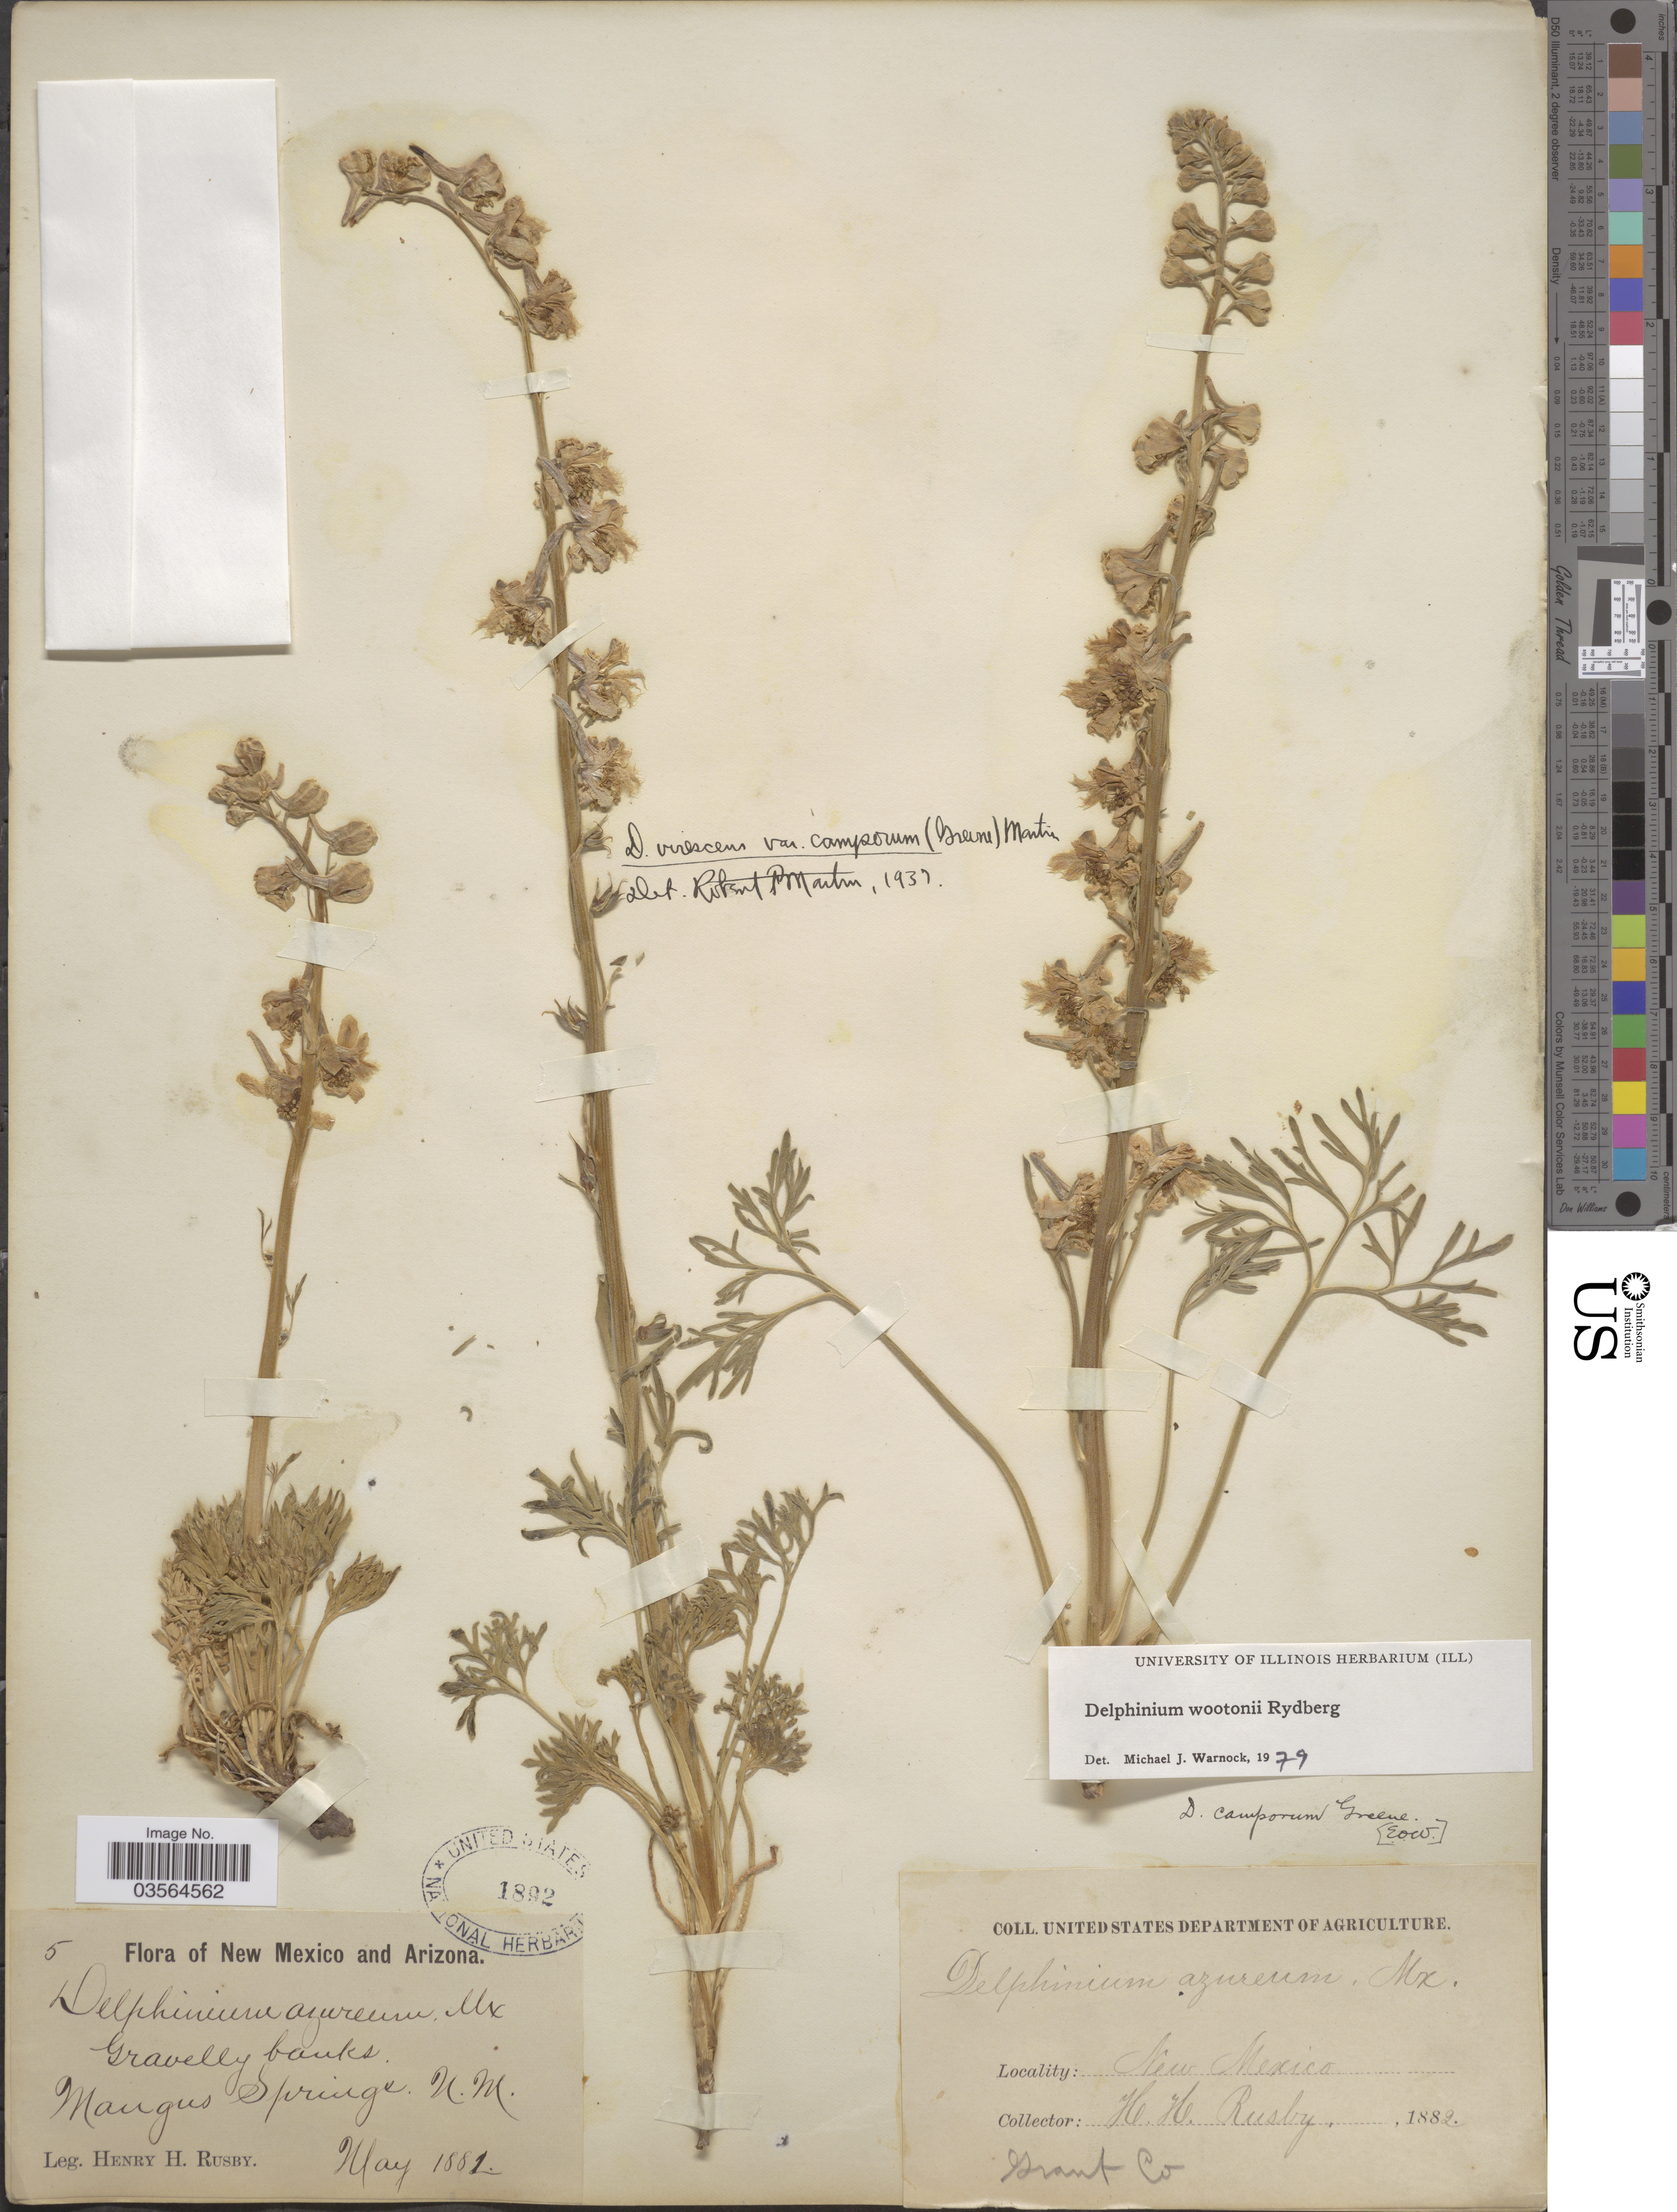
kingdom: Plantae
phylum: Tracheophyta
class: Magnoliopsida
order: Ranunculales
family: Ranunculaceae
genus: Delphinium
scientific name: Delphinium wootonii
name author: Rydb.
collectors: H. H. Rusby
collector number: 5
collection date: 1881-05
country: United States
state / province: New Mexico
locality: Mangus Springs. Grant Co.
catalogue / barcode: US 1892